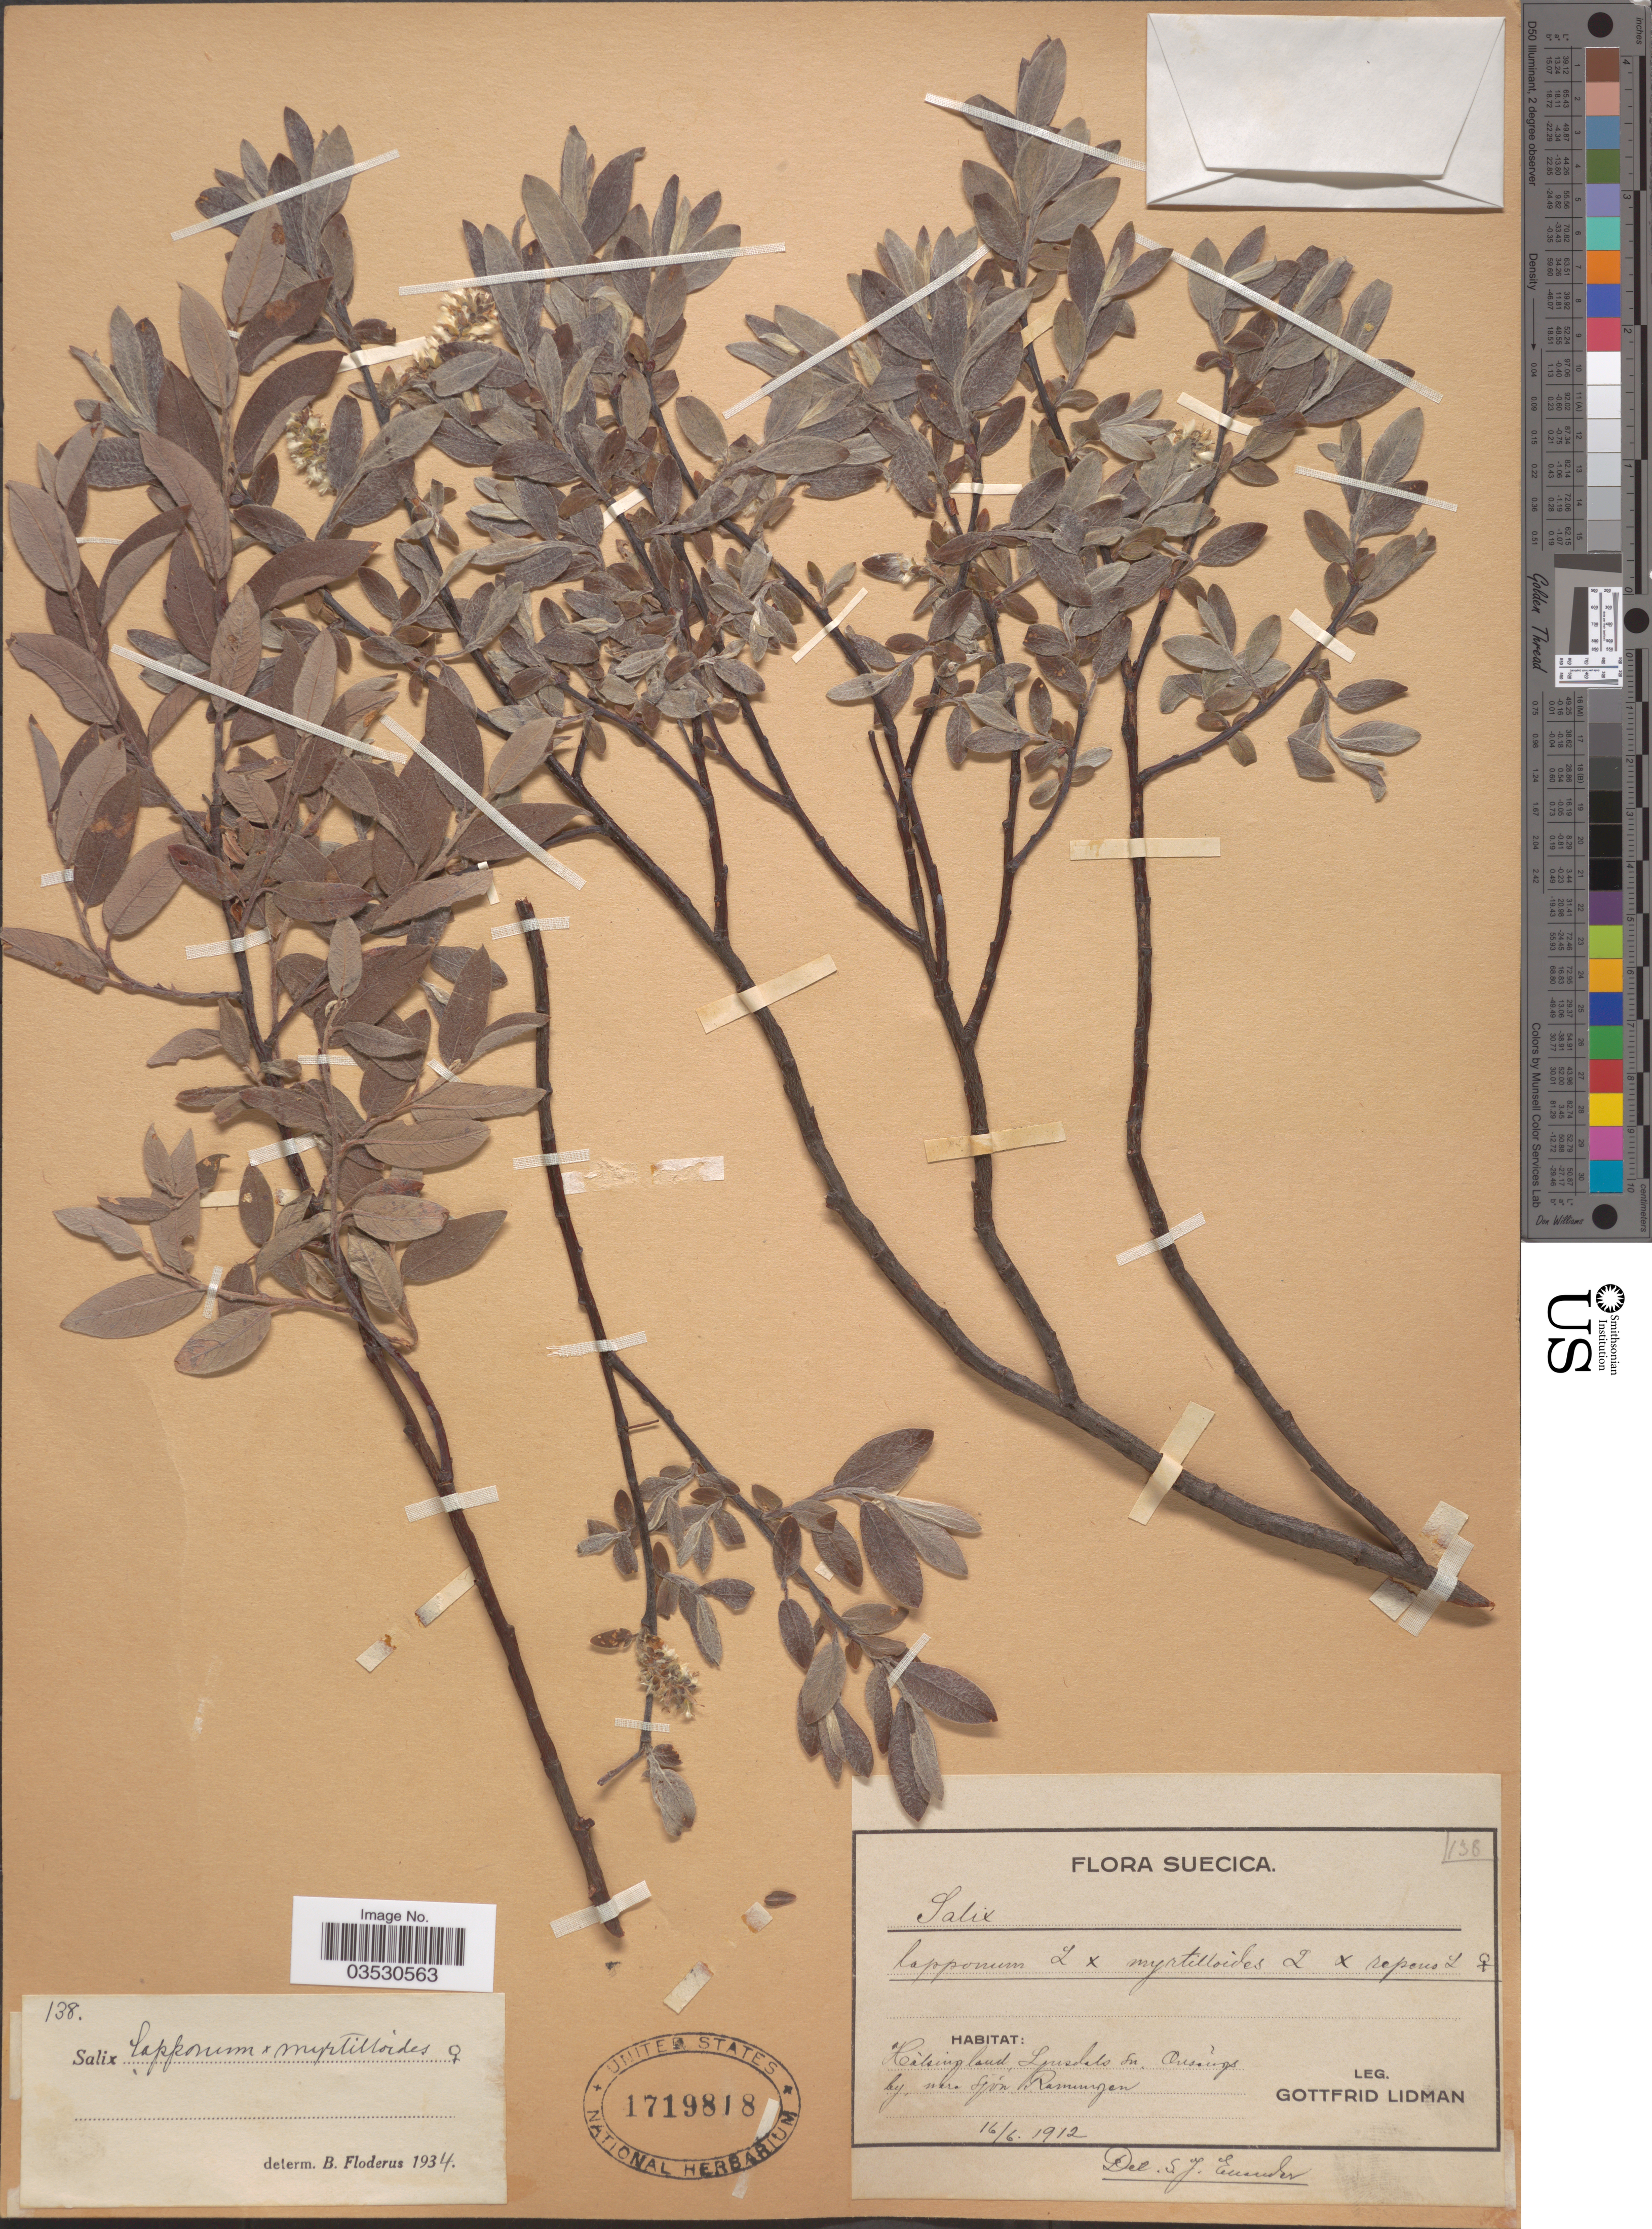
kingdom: Plantae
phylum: Tracheophyta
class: Magnoliopsida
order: Malpighiales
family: Salicaceae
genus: Salix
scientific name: Salix lapponum x S. myrtilloides L.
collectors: G. Lidman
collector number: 138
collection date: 1912-06-16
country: Sweden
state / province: Gavleborg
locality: Suecica. Hålsingland, Ljusdals sn. Onsäng by nara Sjön Ramnungen.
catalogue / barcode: US 1719818